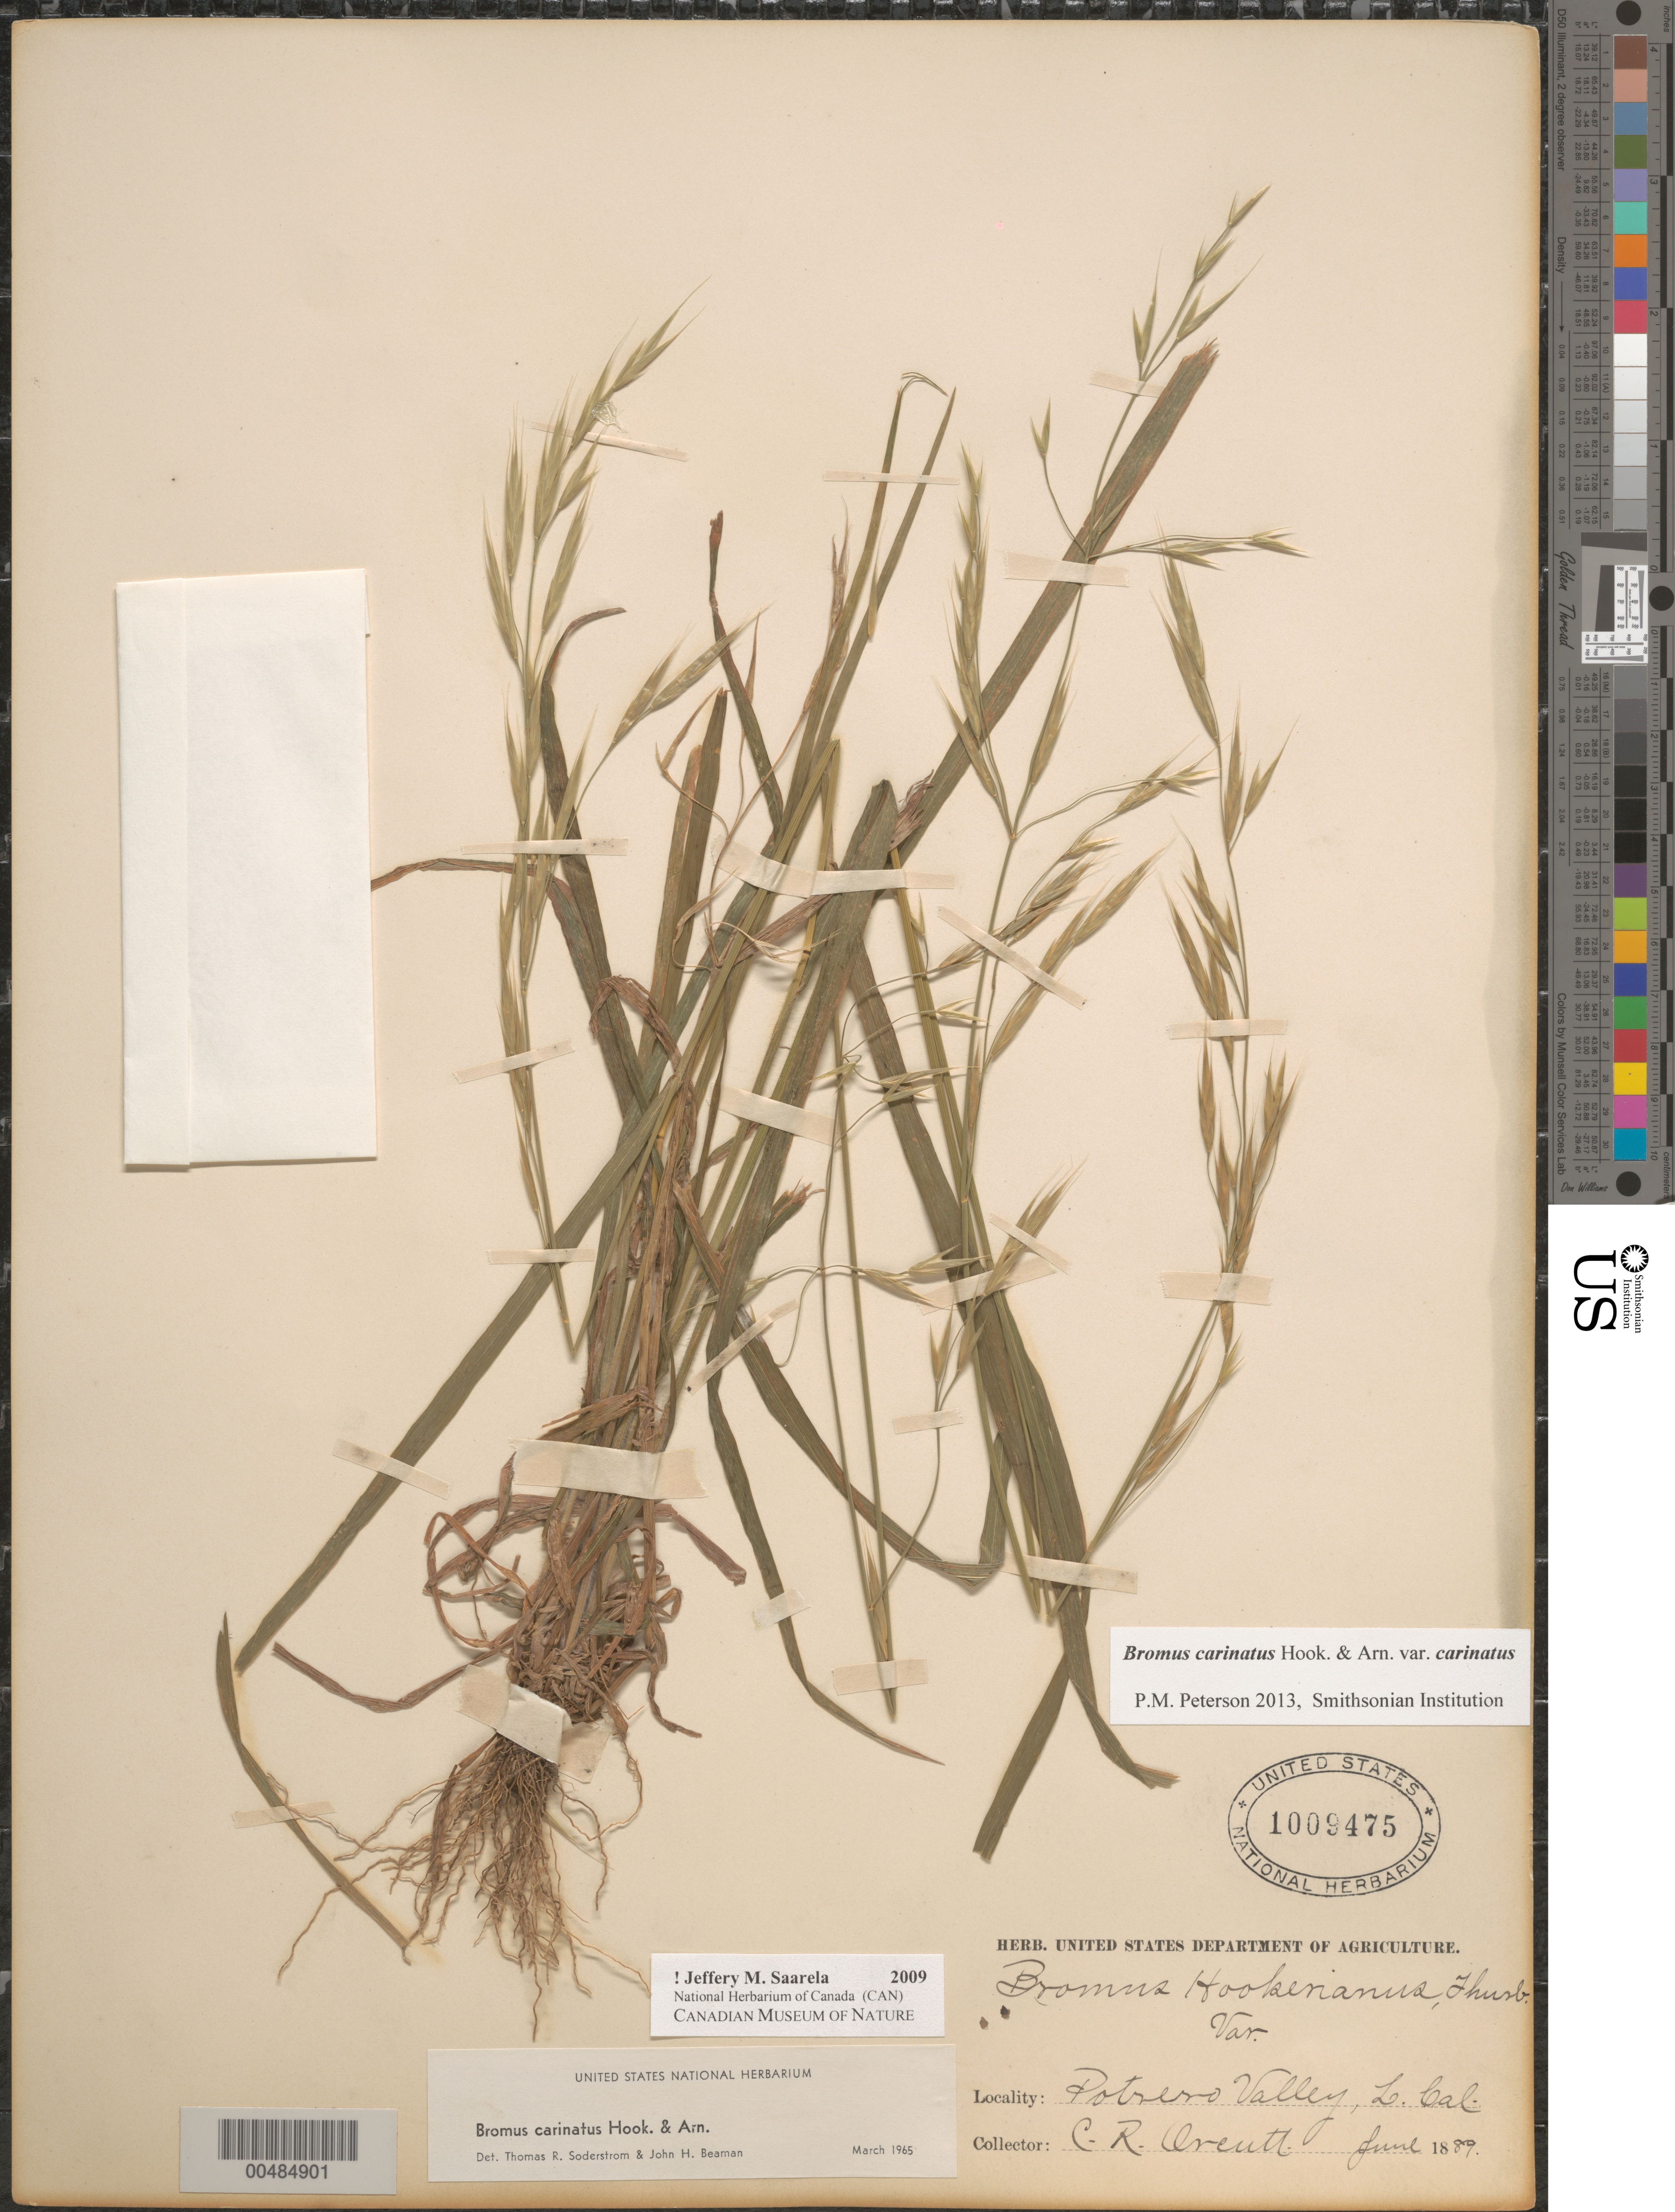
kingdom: Plantae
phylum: Tracheophyta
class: Liliopsida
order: Poales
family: Poaceae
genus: Bromus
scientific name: Bromus carinatus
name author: Hook. & Arn.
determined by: Soderstrom, T. R.; Beaman, J. H.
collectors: C. R. Orcutt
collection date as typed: Jun 1899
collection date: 1899-06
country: Mexico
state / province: Baja California Norte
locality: Portero Valley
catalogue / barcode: US 1009475